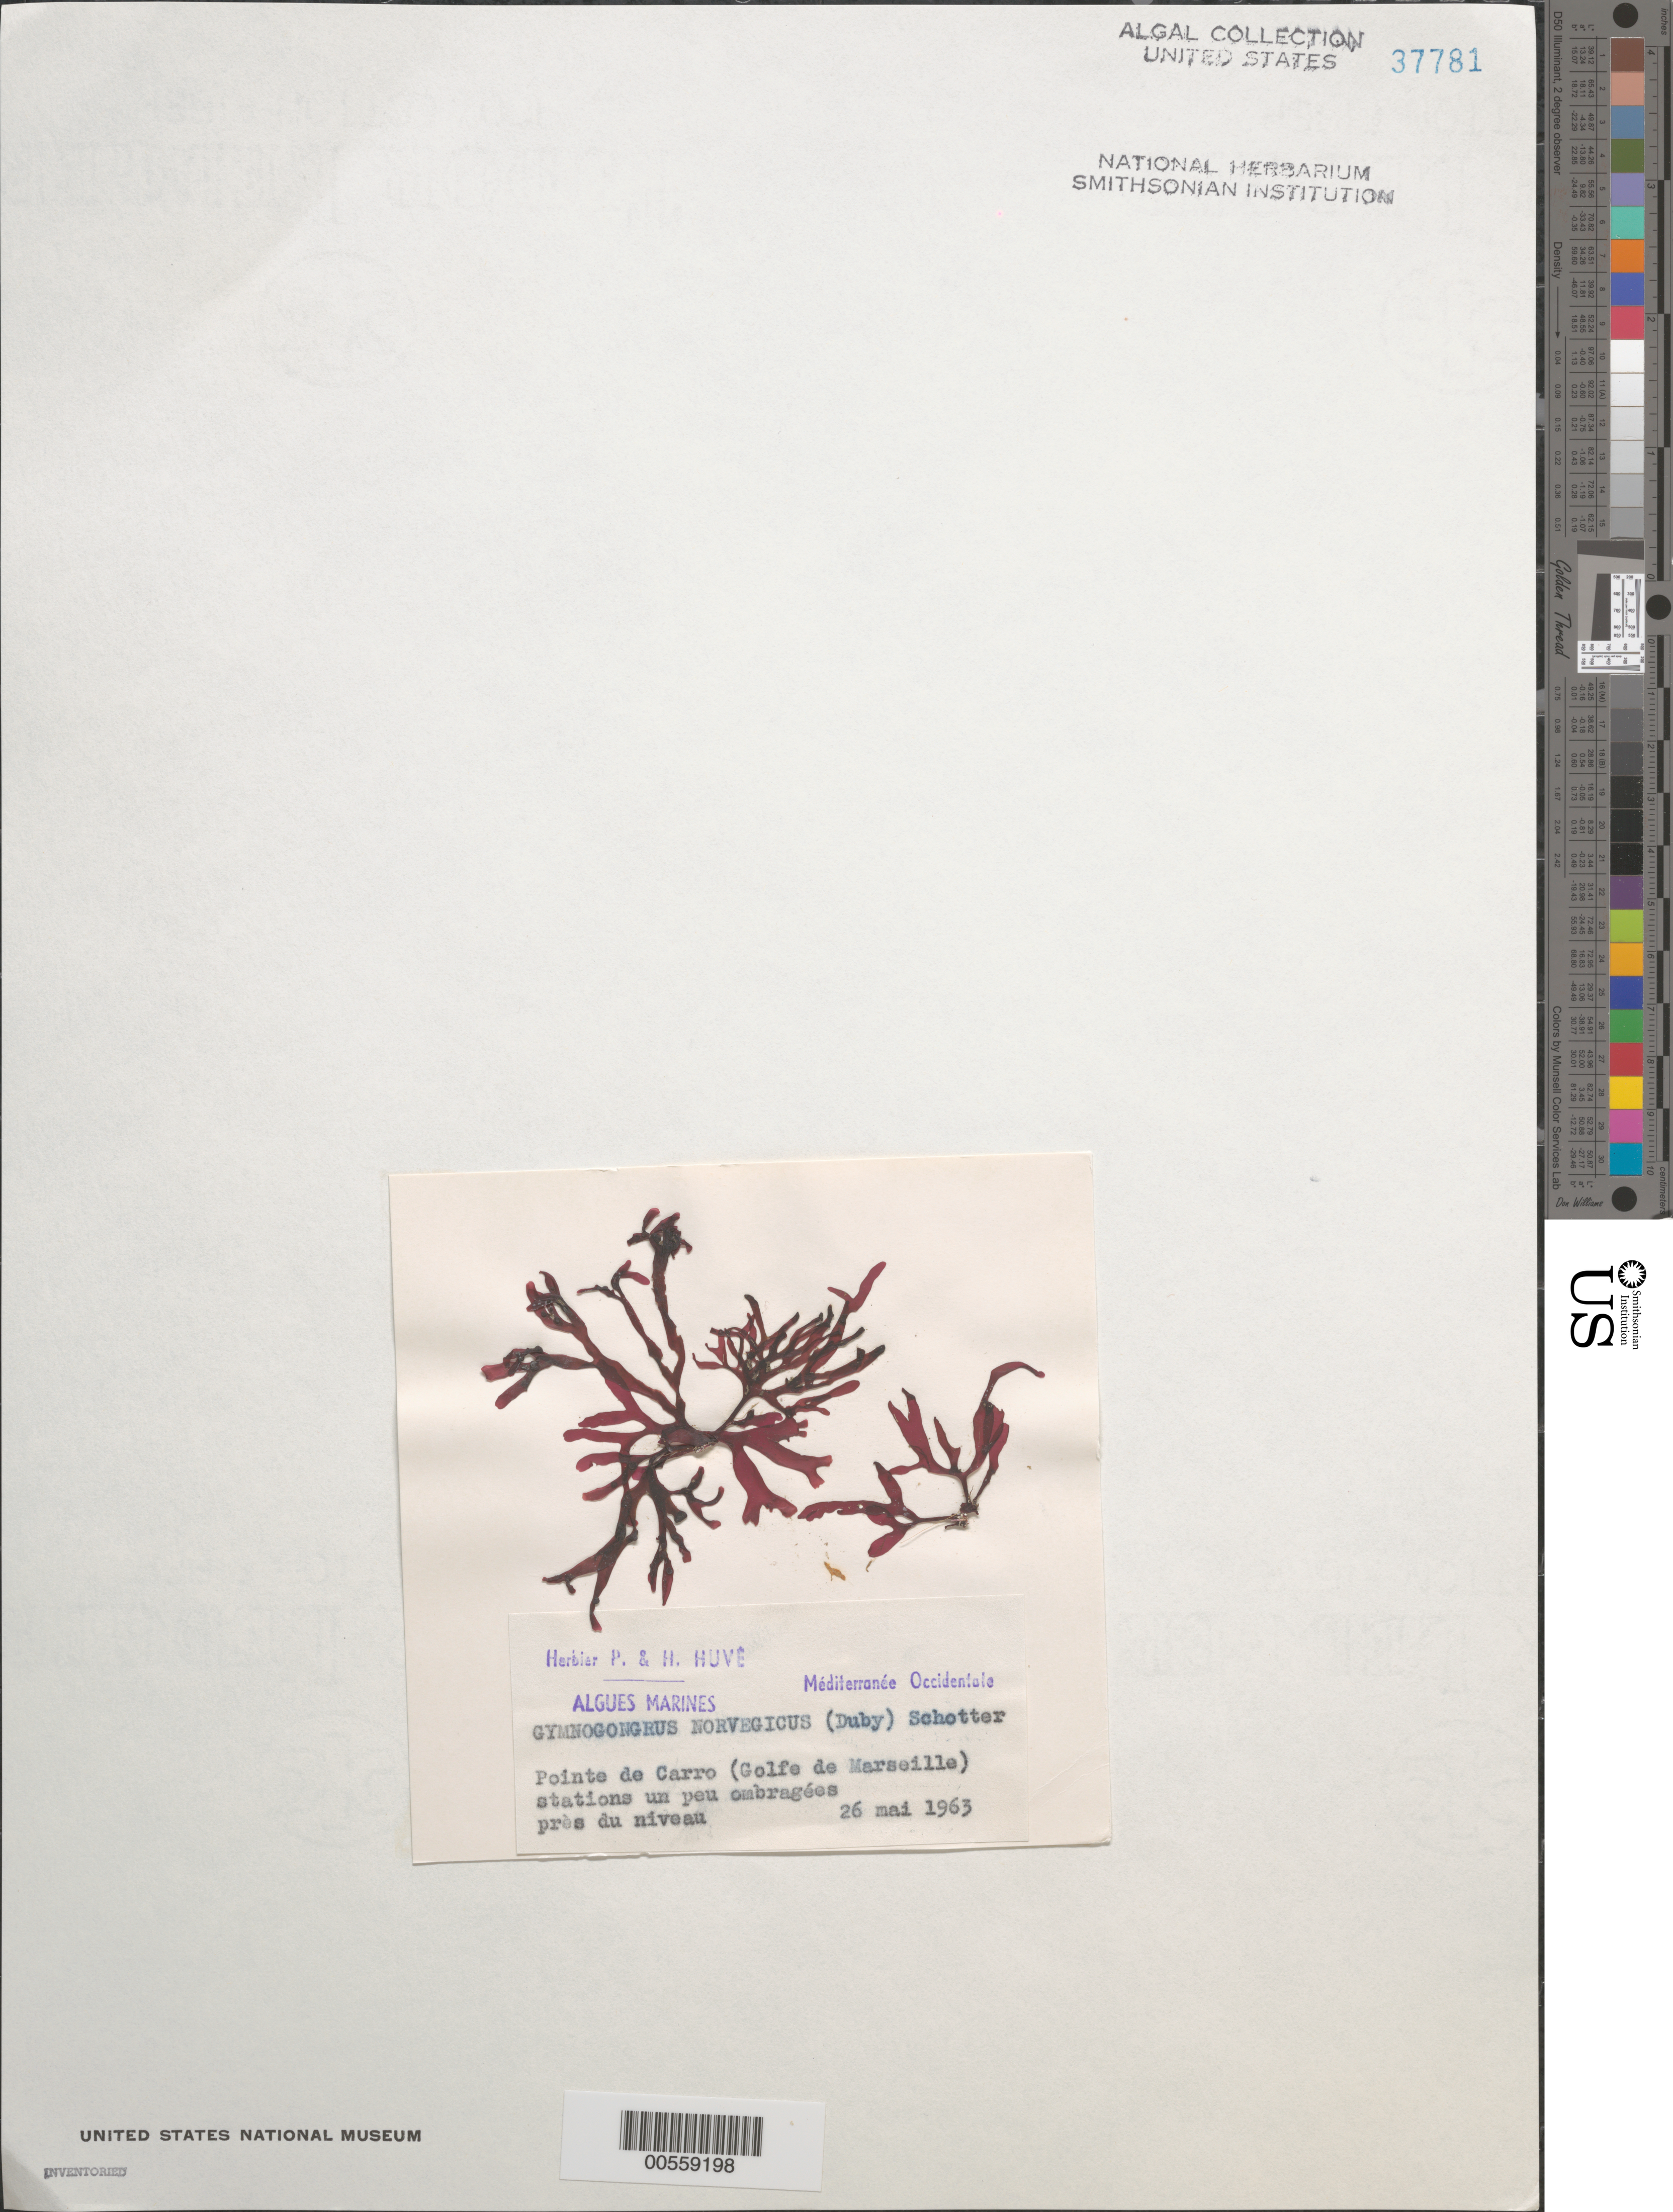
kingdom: Plantae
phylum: Rhodophyta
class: Florideophyceae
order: Gigartinales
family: Gigartinaceae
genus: Chondrus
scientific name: Chondrus crispus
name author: Stackh.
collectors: P. Huve & H. Huve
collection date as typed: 26 May 1963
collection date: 1963-05-26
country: France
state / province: Provence-Alpes-Côte d'Azur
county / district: Bouches-du-Rhône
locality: Pointe de Carro, Golfe de Marseille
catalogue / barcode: US 37781